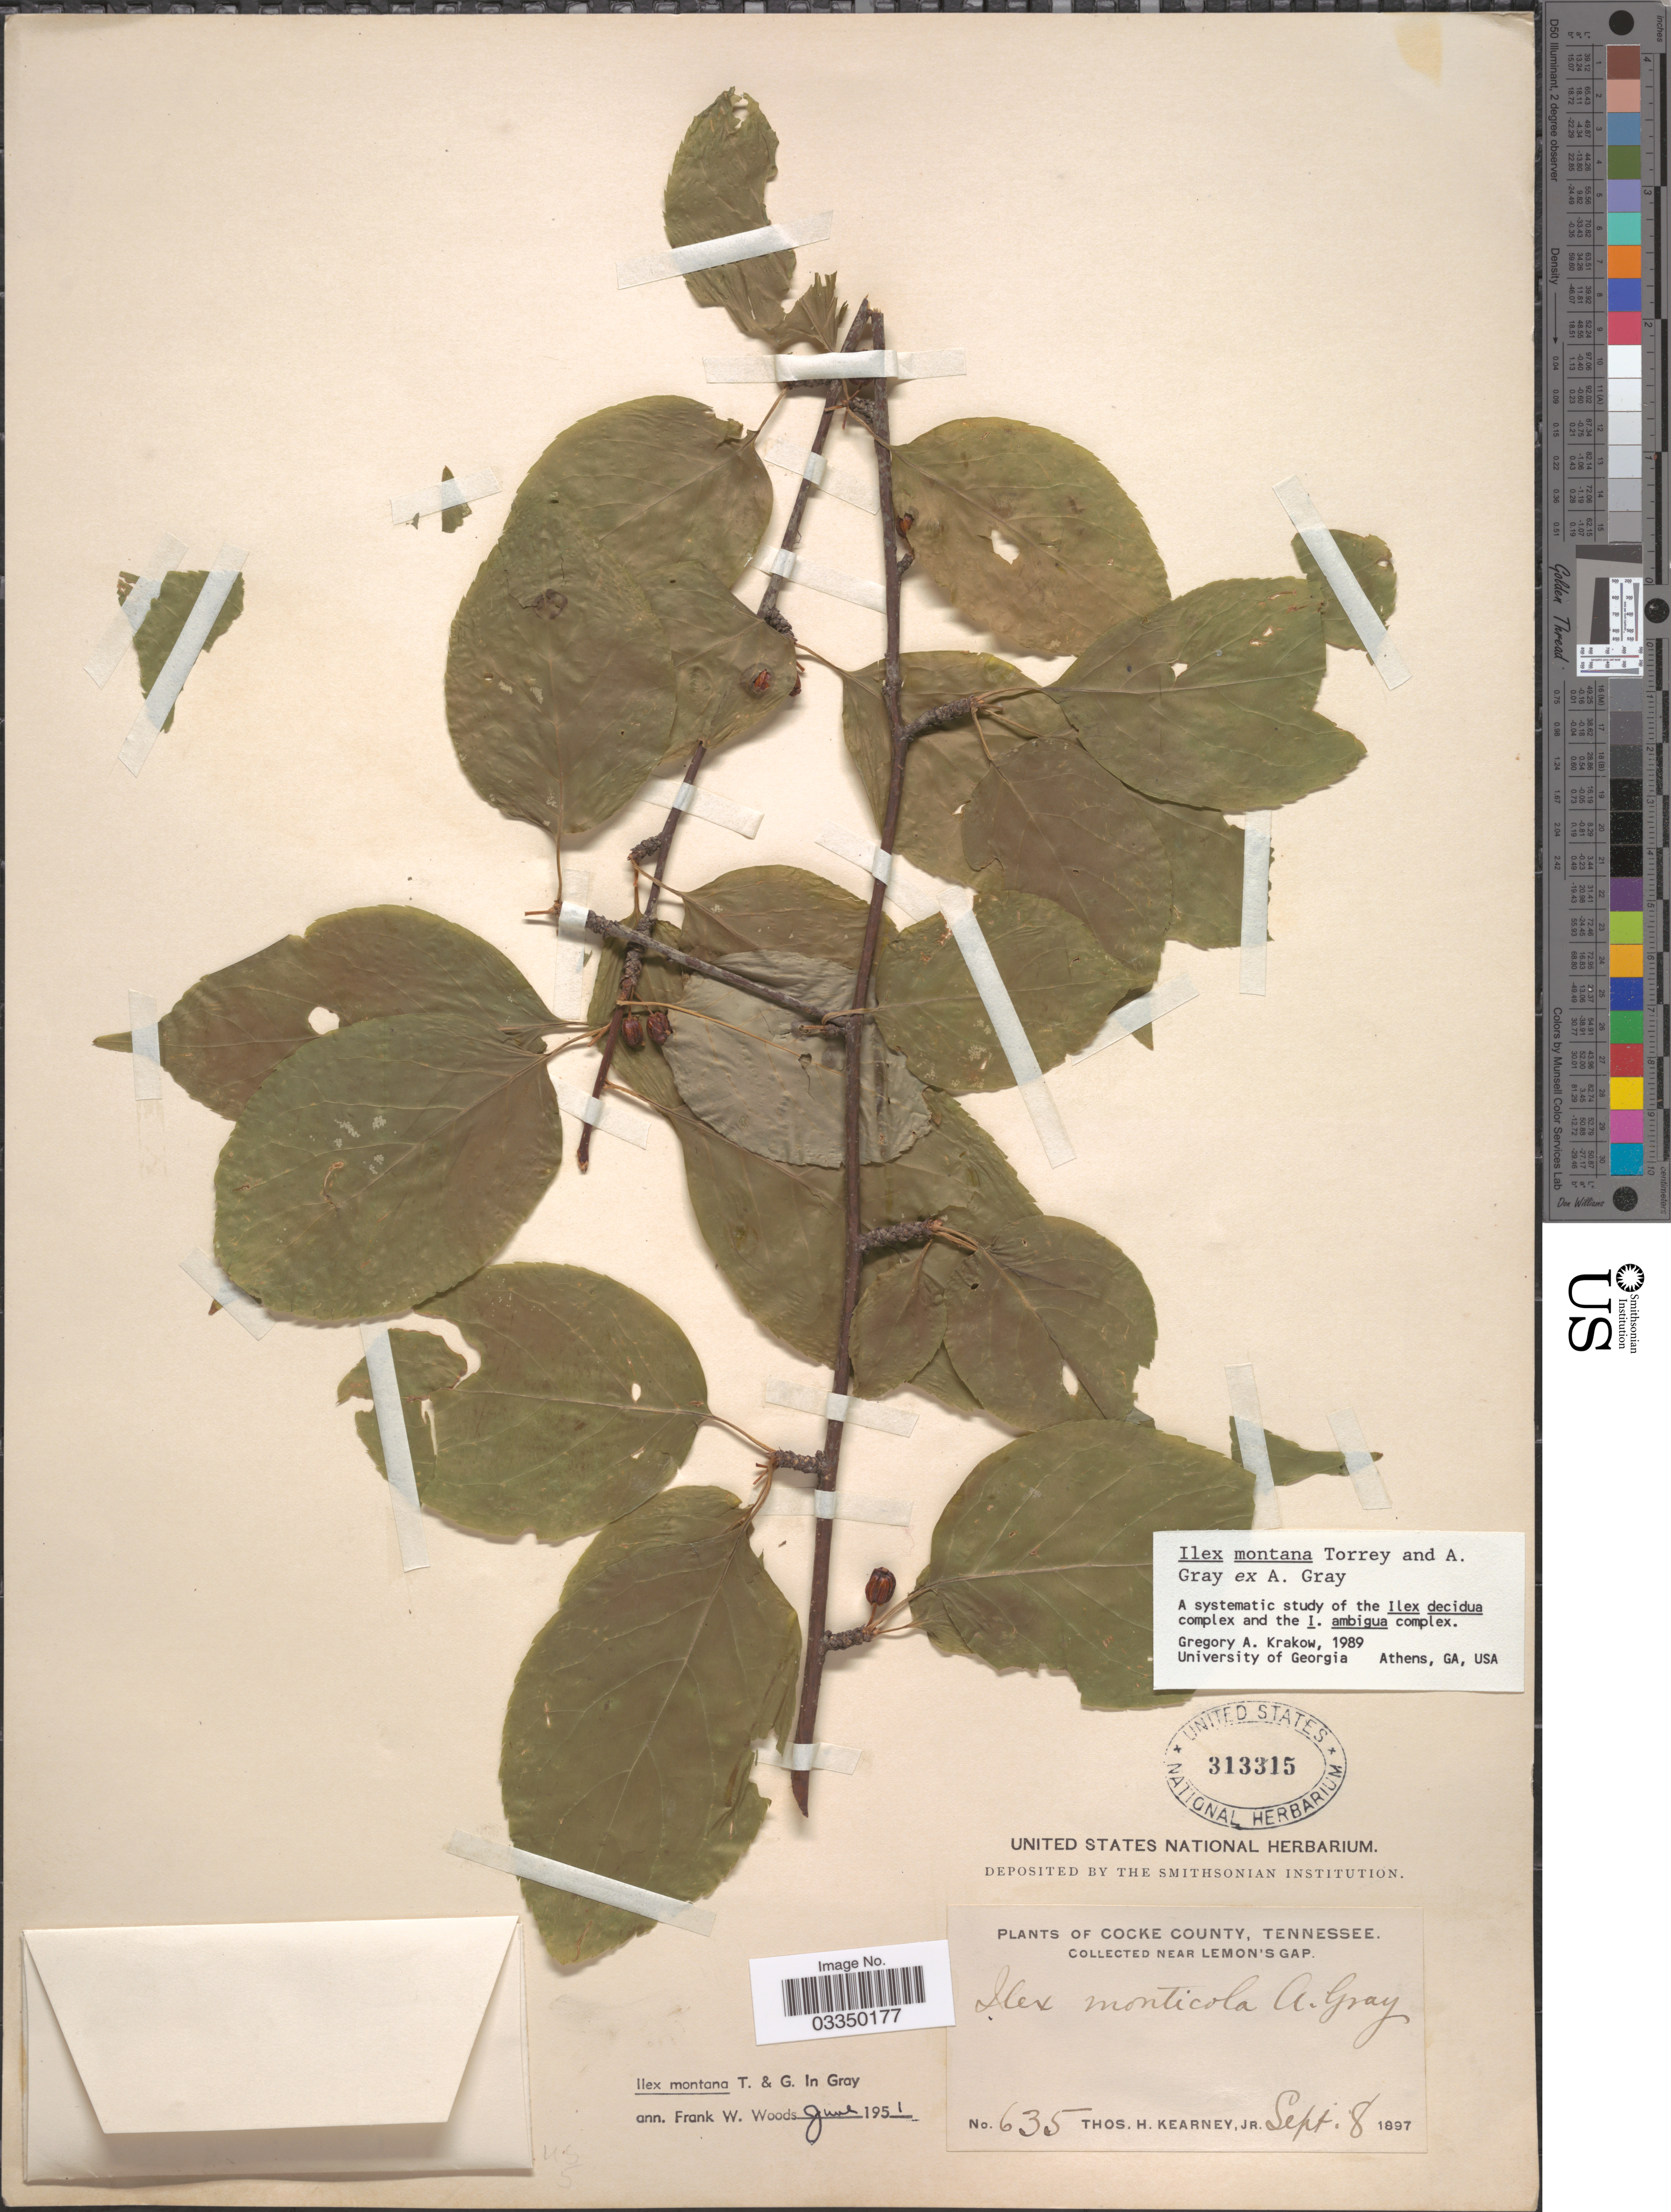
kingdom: Plantae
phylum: Tracheophyta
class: Magnoliopsida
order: Aquifoliales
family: Aquifoliaceae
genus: Ilex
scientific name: Ilex montana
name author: Torr. & A. Gray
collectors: T. H. Kearney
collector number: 635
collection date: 1897-09-08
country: United States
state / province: Tennessee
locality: Cocke County. Near Lemon's Gap.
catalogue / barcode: US 313315